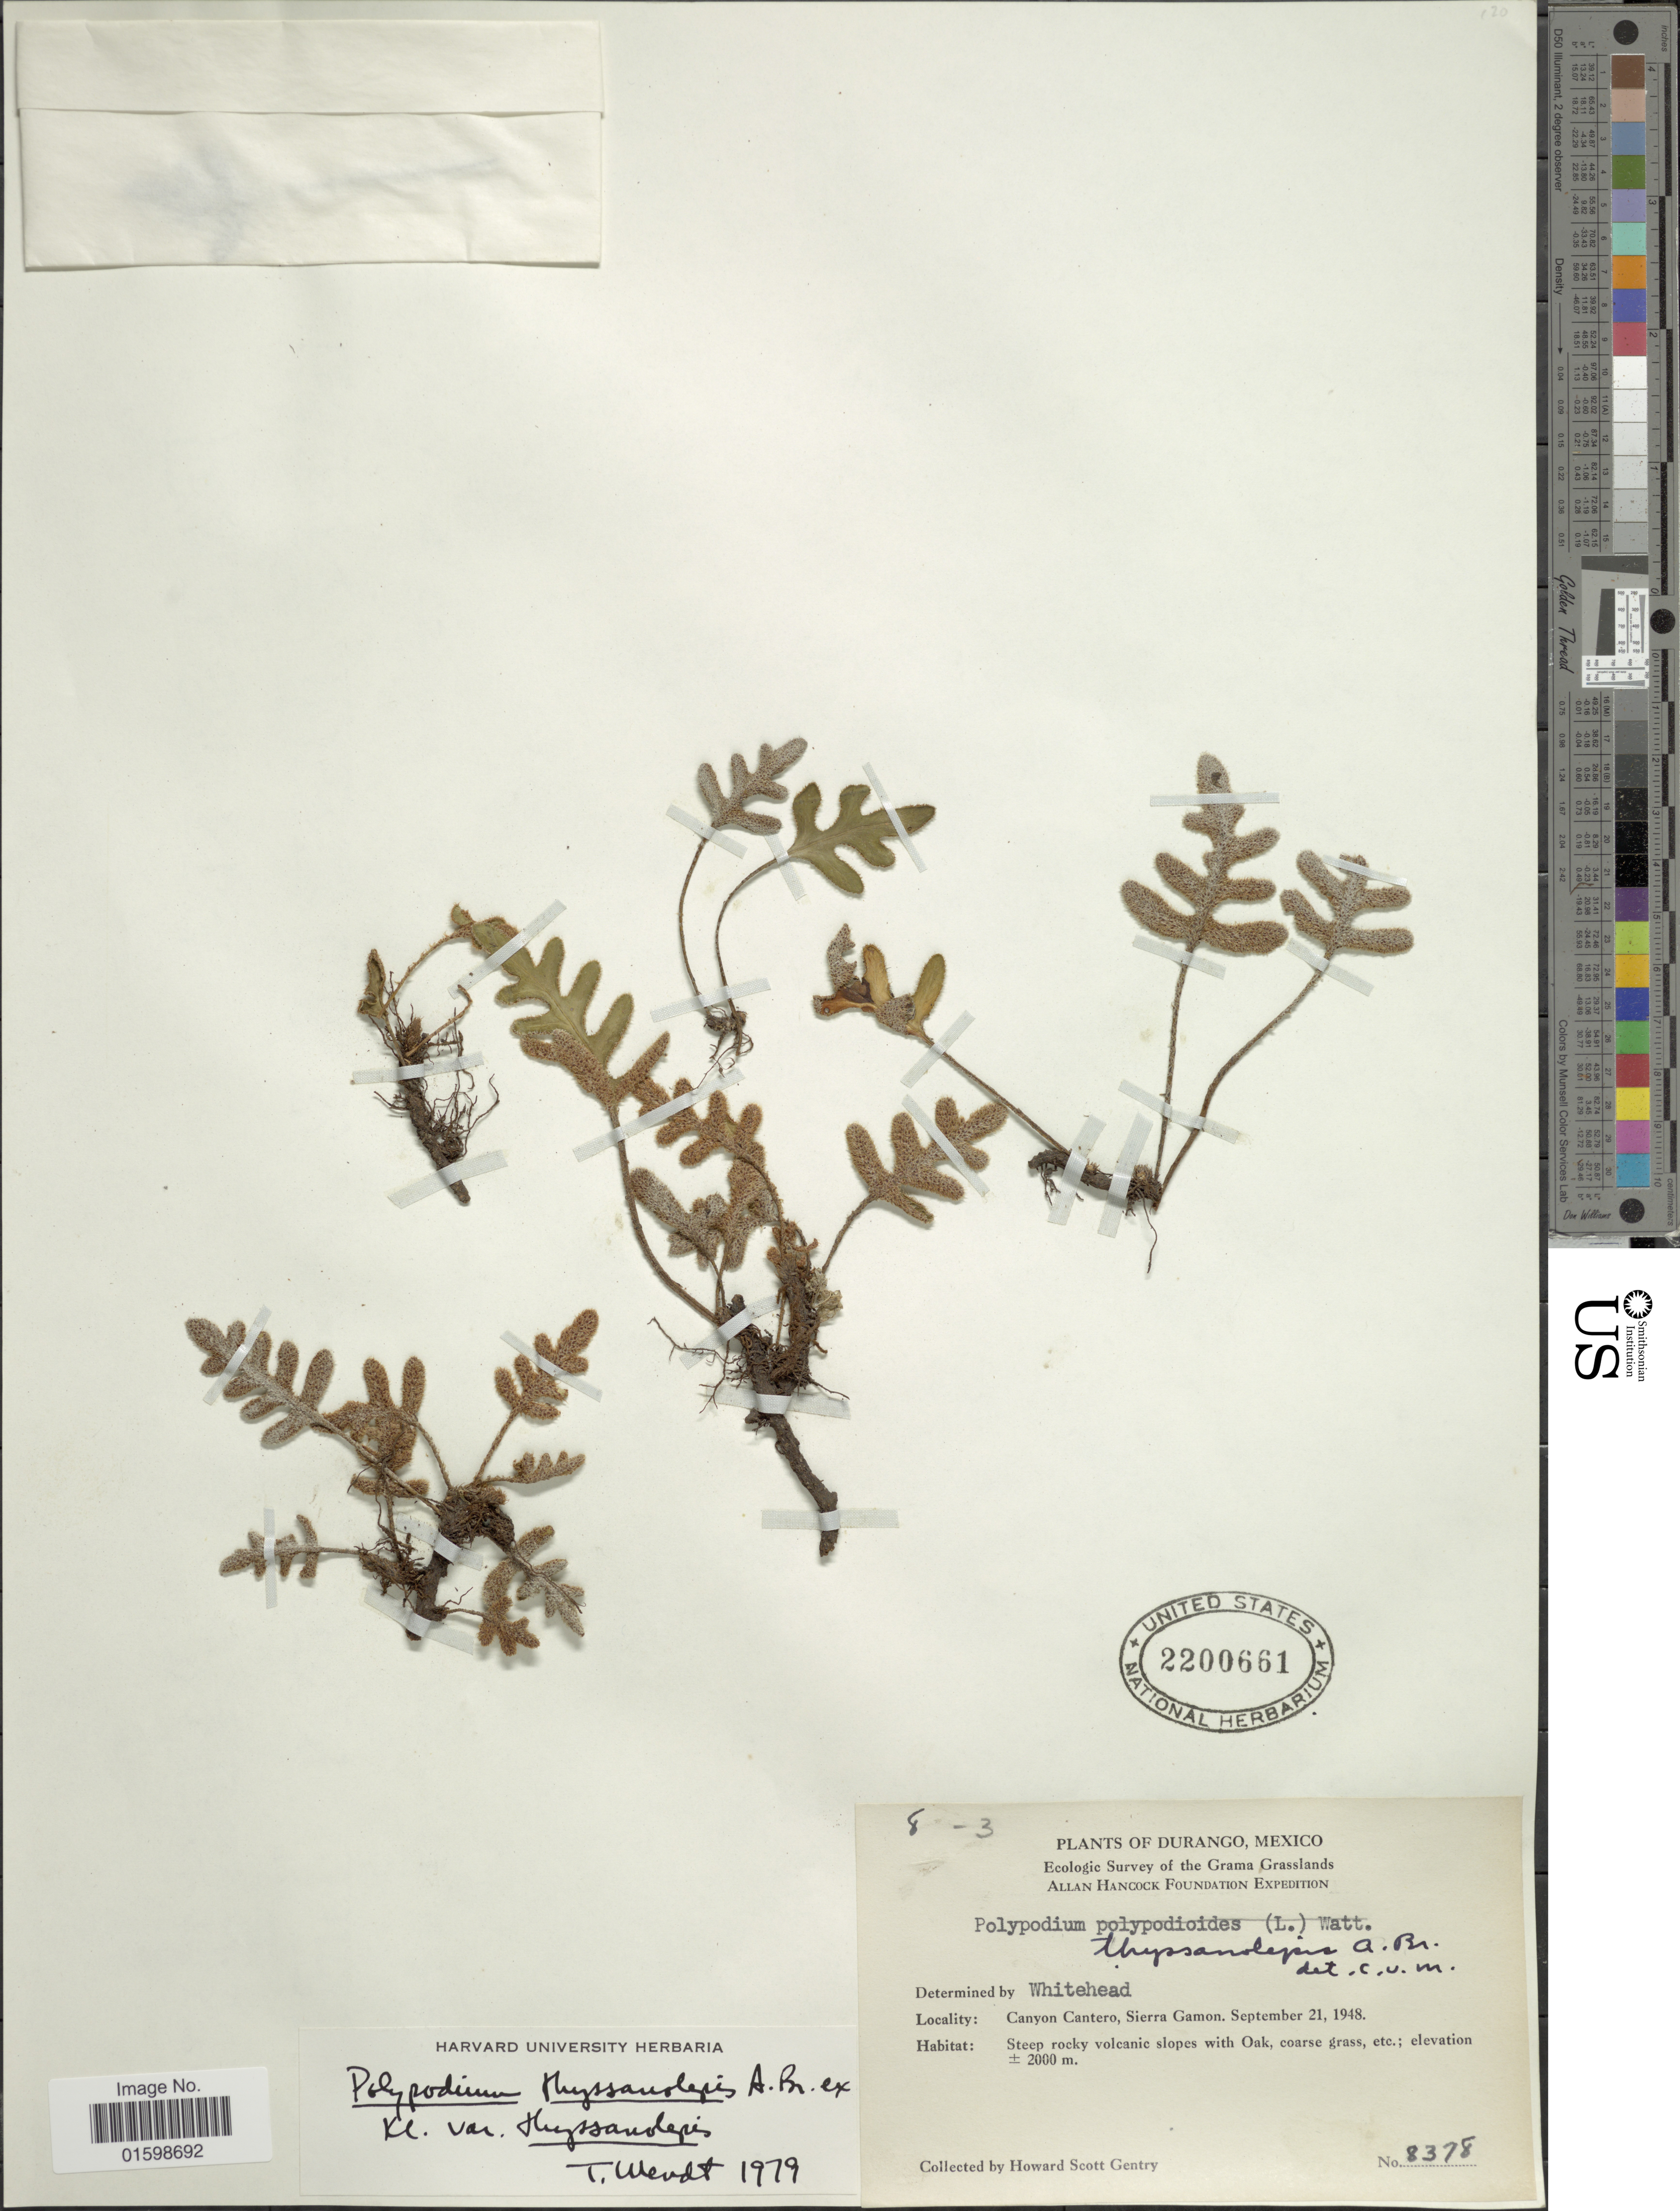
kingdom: Plantae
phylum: Tracheophyta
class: Polypodiopsida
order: Polypodiales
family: Polypodiaceae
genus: Pleopeltis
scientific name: Pleopeltis thyssanolepis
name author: (A. Braun ex Klotzsch) E.G. Andrews & Windham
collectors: H. S. Gentry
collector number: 8378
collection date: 1948-09-21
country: Mexico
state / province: Durango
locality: Canyon Cantero, Sierra gamon, Steepy rocky volcanic slopes with Oak, coarse grass etc.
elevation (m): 2000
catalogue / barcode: US 2200661